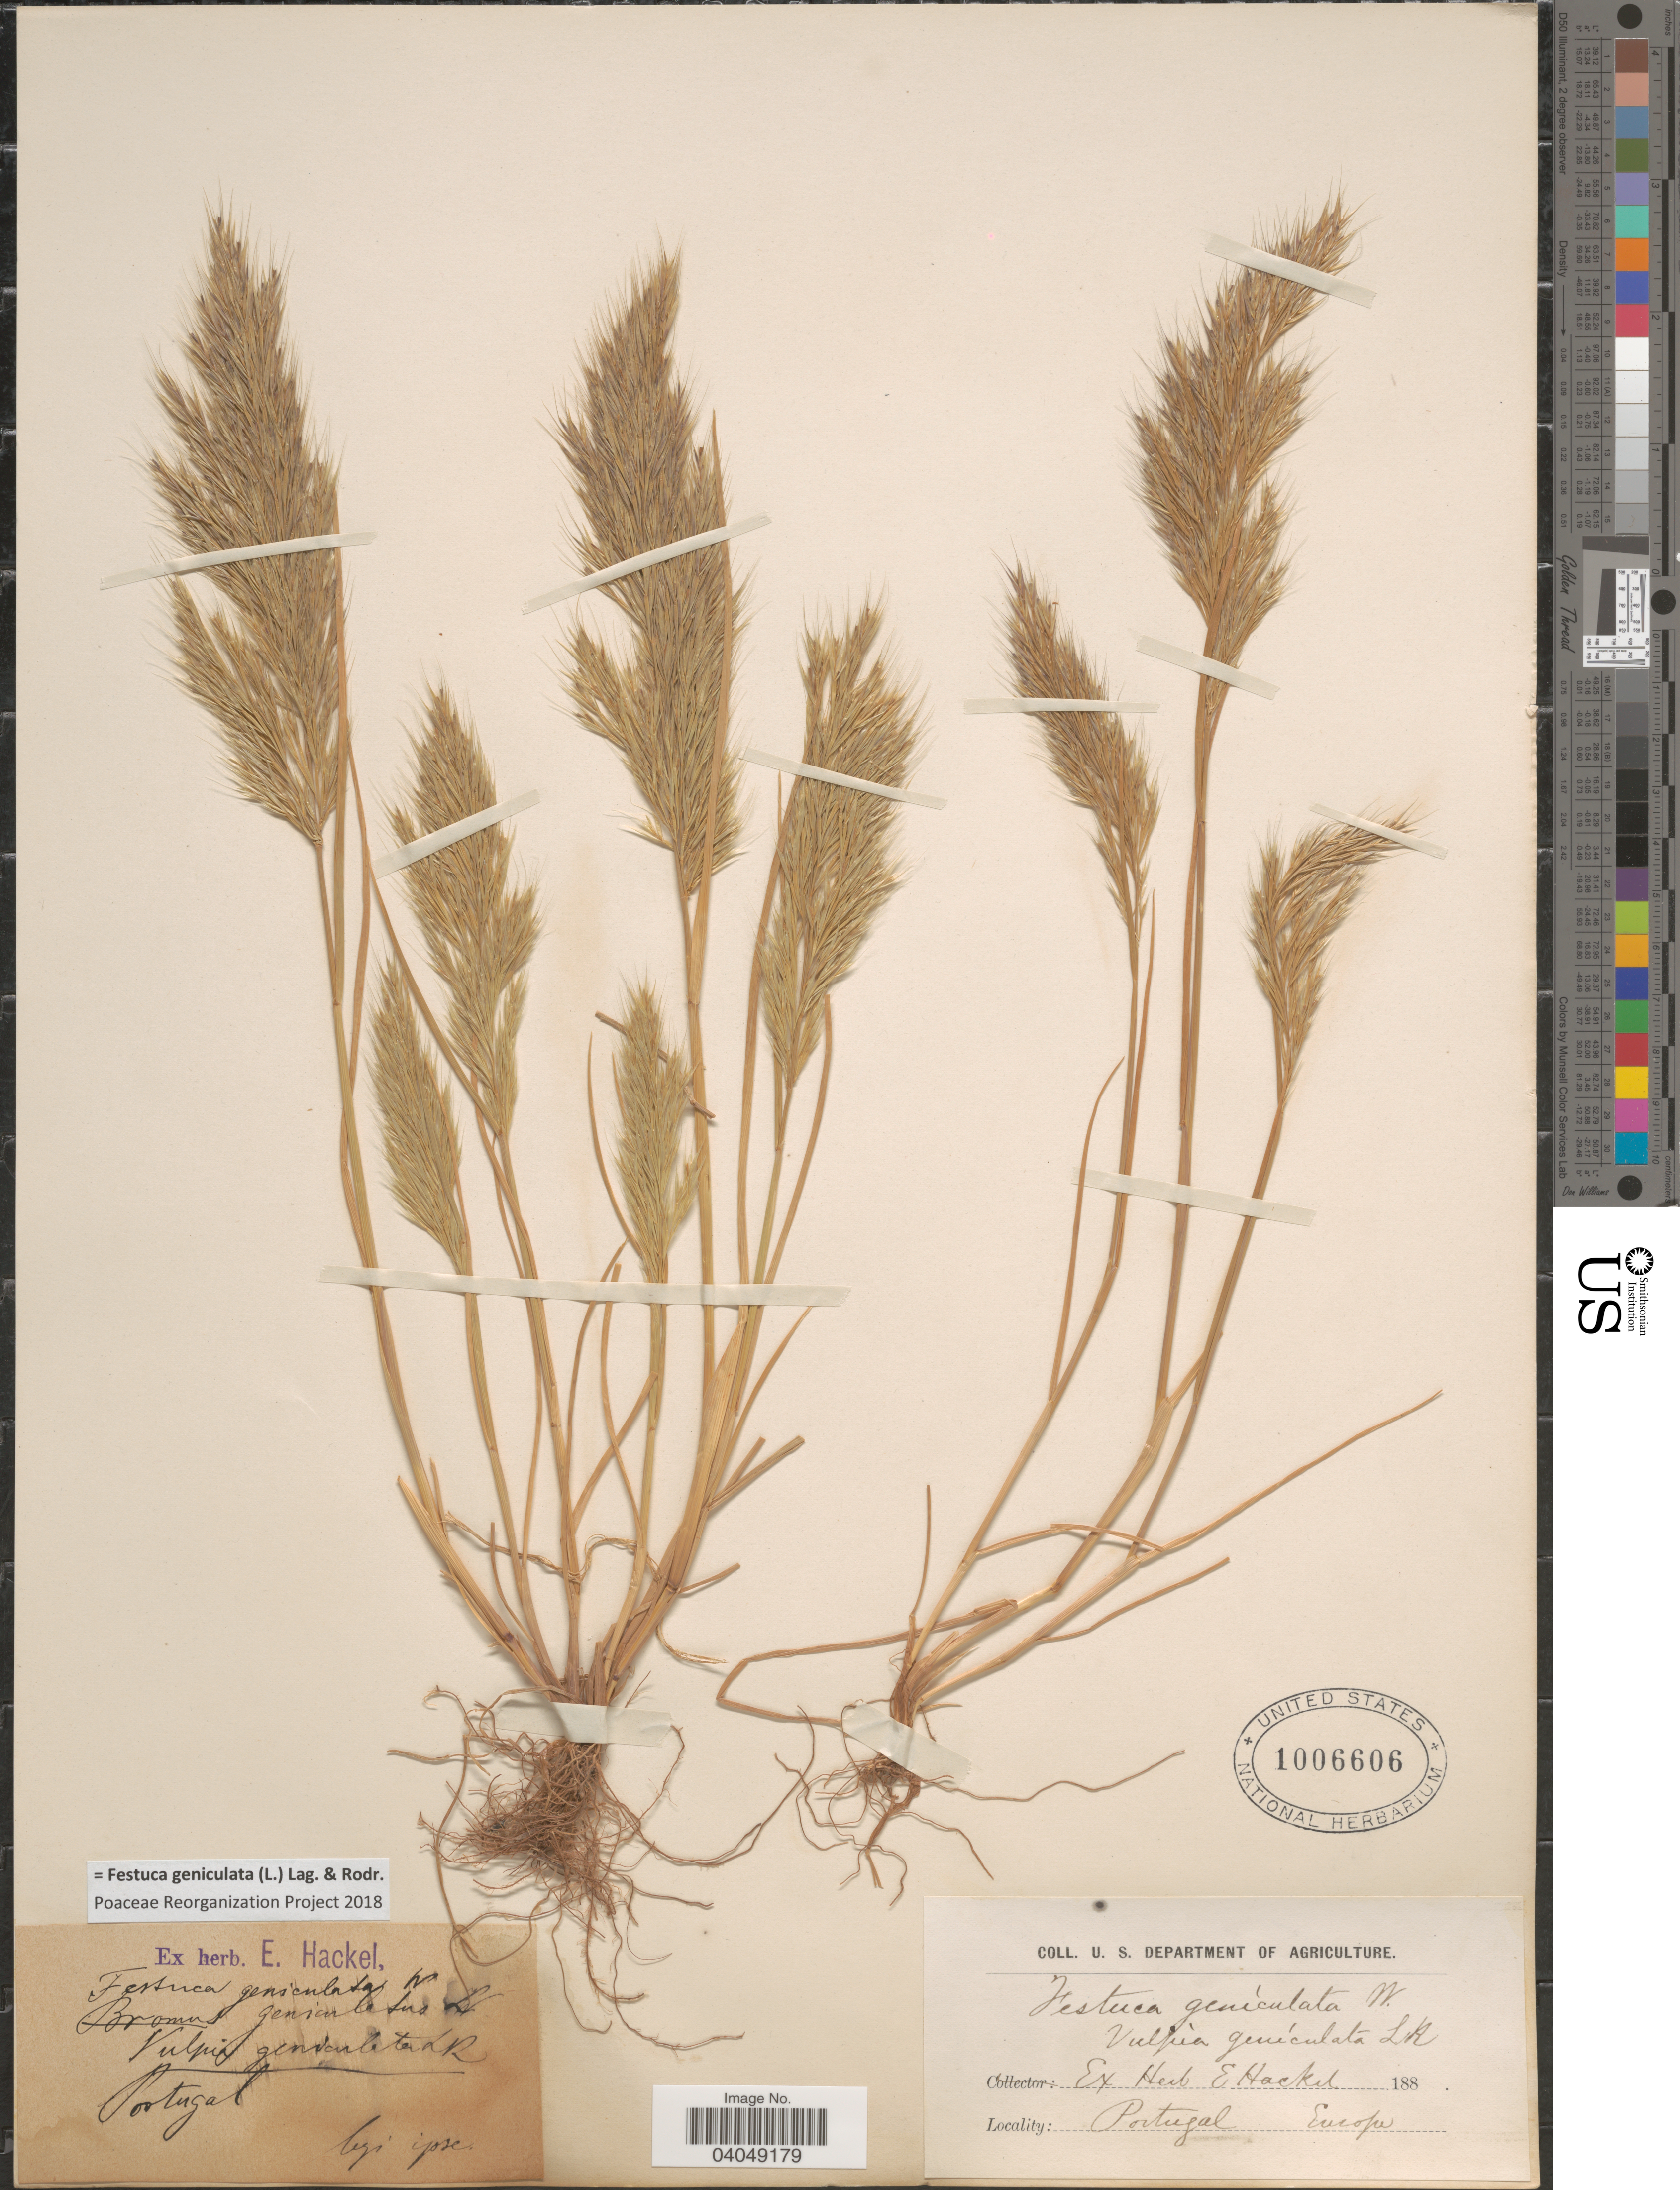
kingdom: Plantae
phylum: Tracheophyta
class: Liliopsida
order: Poales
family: Poaceae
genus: Festuca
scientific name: Festuca geniculata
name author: (L.) Lag. & Rodr.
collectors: E. Hackel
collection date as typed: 188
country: Portugal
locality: Europe.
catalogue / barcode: US 1006606